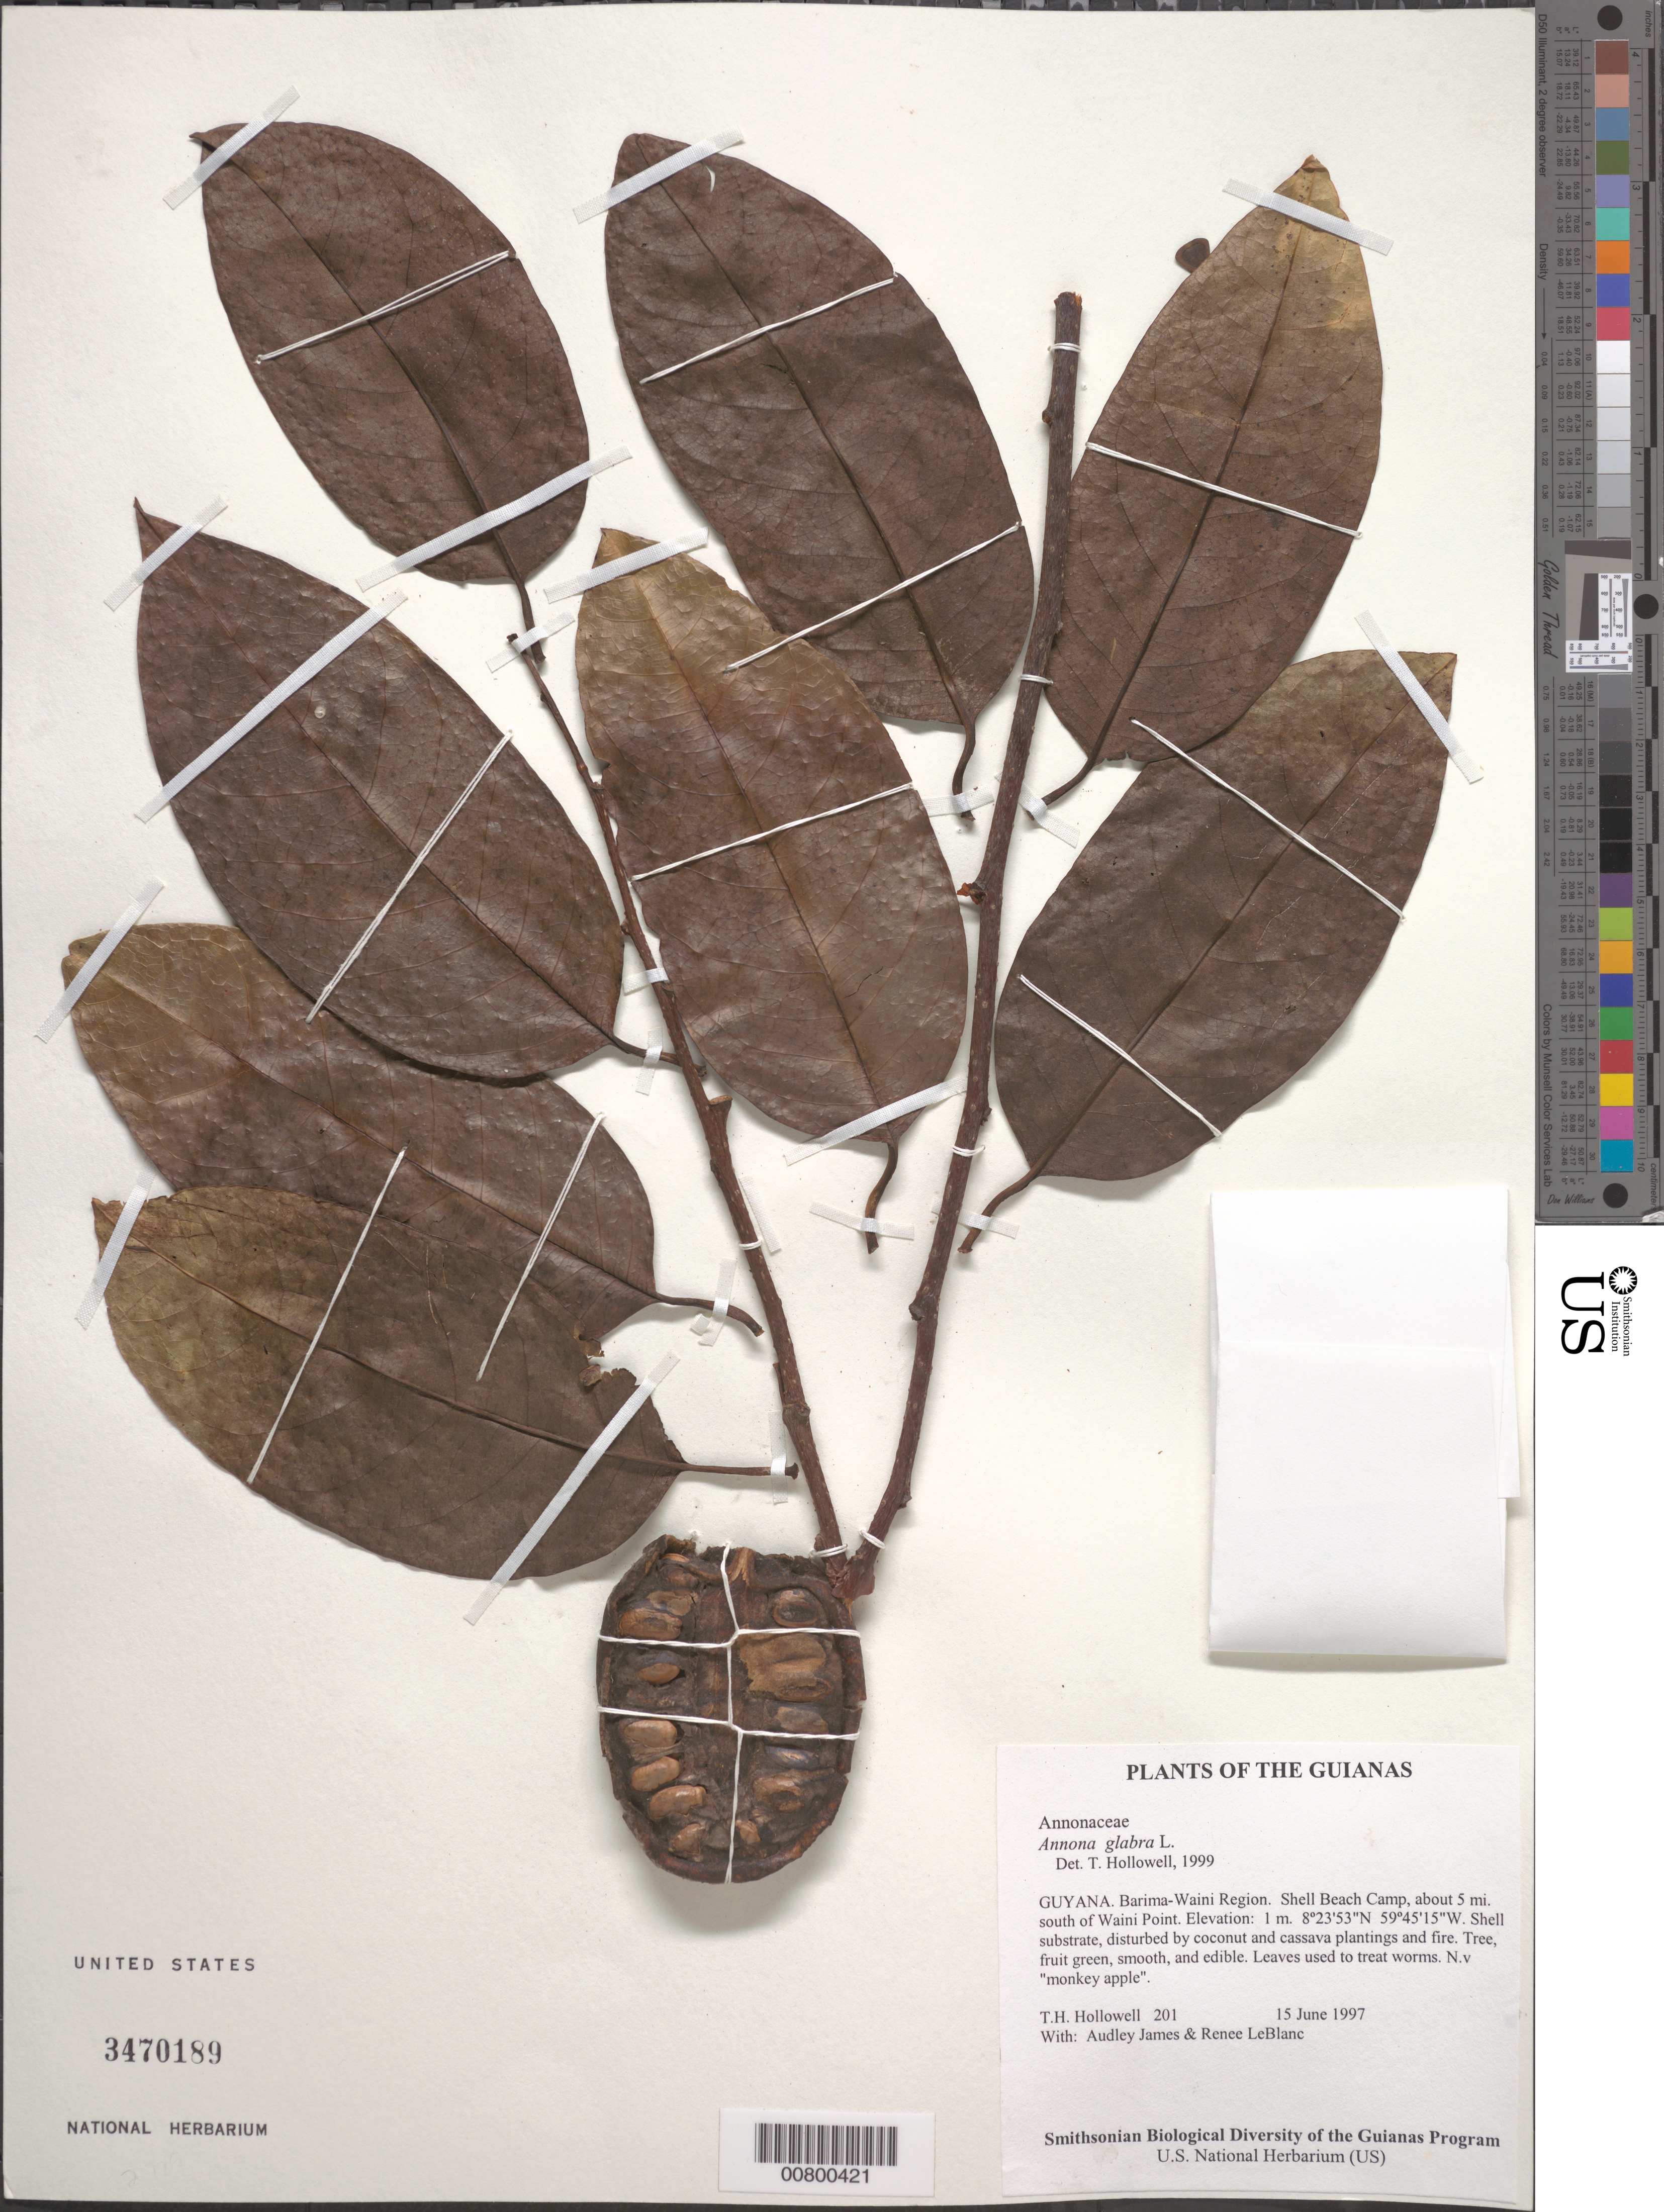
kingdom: Plantae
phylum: Tracheophyta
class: Magnoliopsida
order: Magnoliales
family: Annonaceae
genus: Annona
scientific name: Annona glabra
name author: L.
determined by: Hollowell, T. H., (BOT), Smithsonian Institution - National Museum of Natural History (UNITED STATES)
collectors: T. Hollowell, A. James & R. LeBlanc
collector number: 201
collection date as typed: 15 June 1997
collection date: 1997-06-15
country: Guyana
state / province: Barima-Waini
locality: Shell Beach Camp, about 5 mi. south of Waini Point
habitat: Shell substrate, disturbed by coconut and cassava plantings and fire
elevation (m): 1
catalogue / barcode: US 3470189